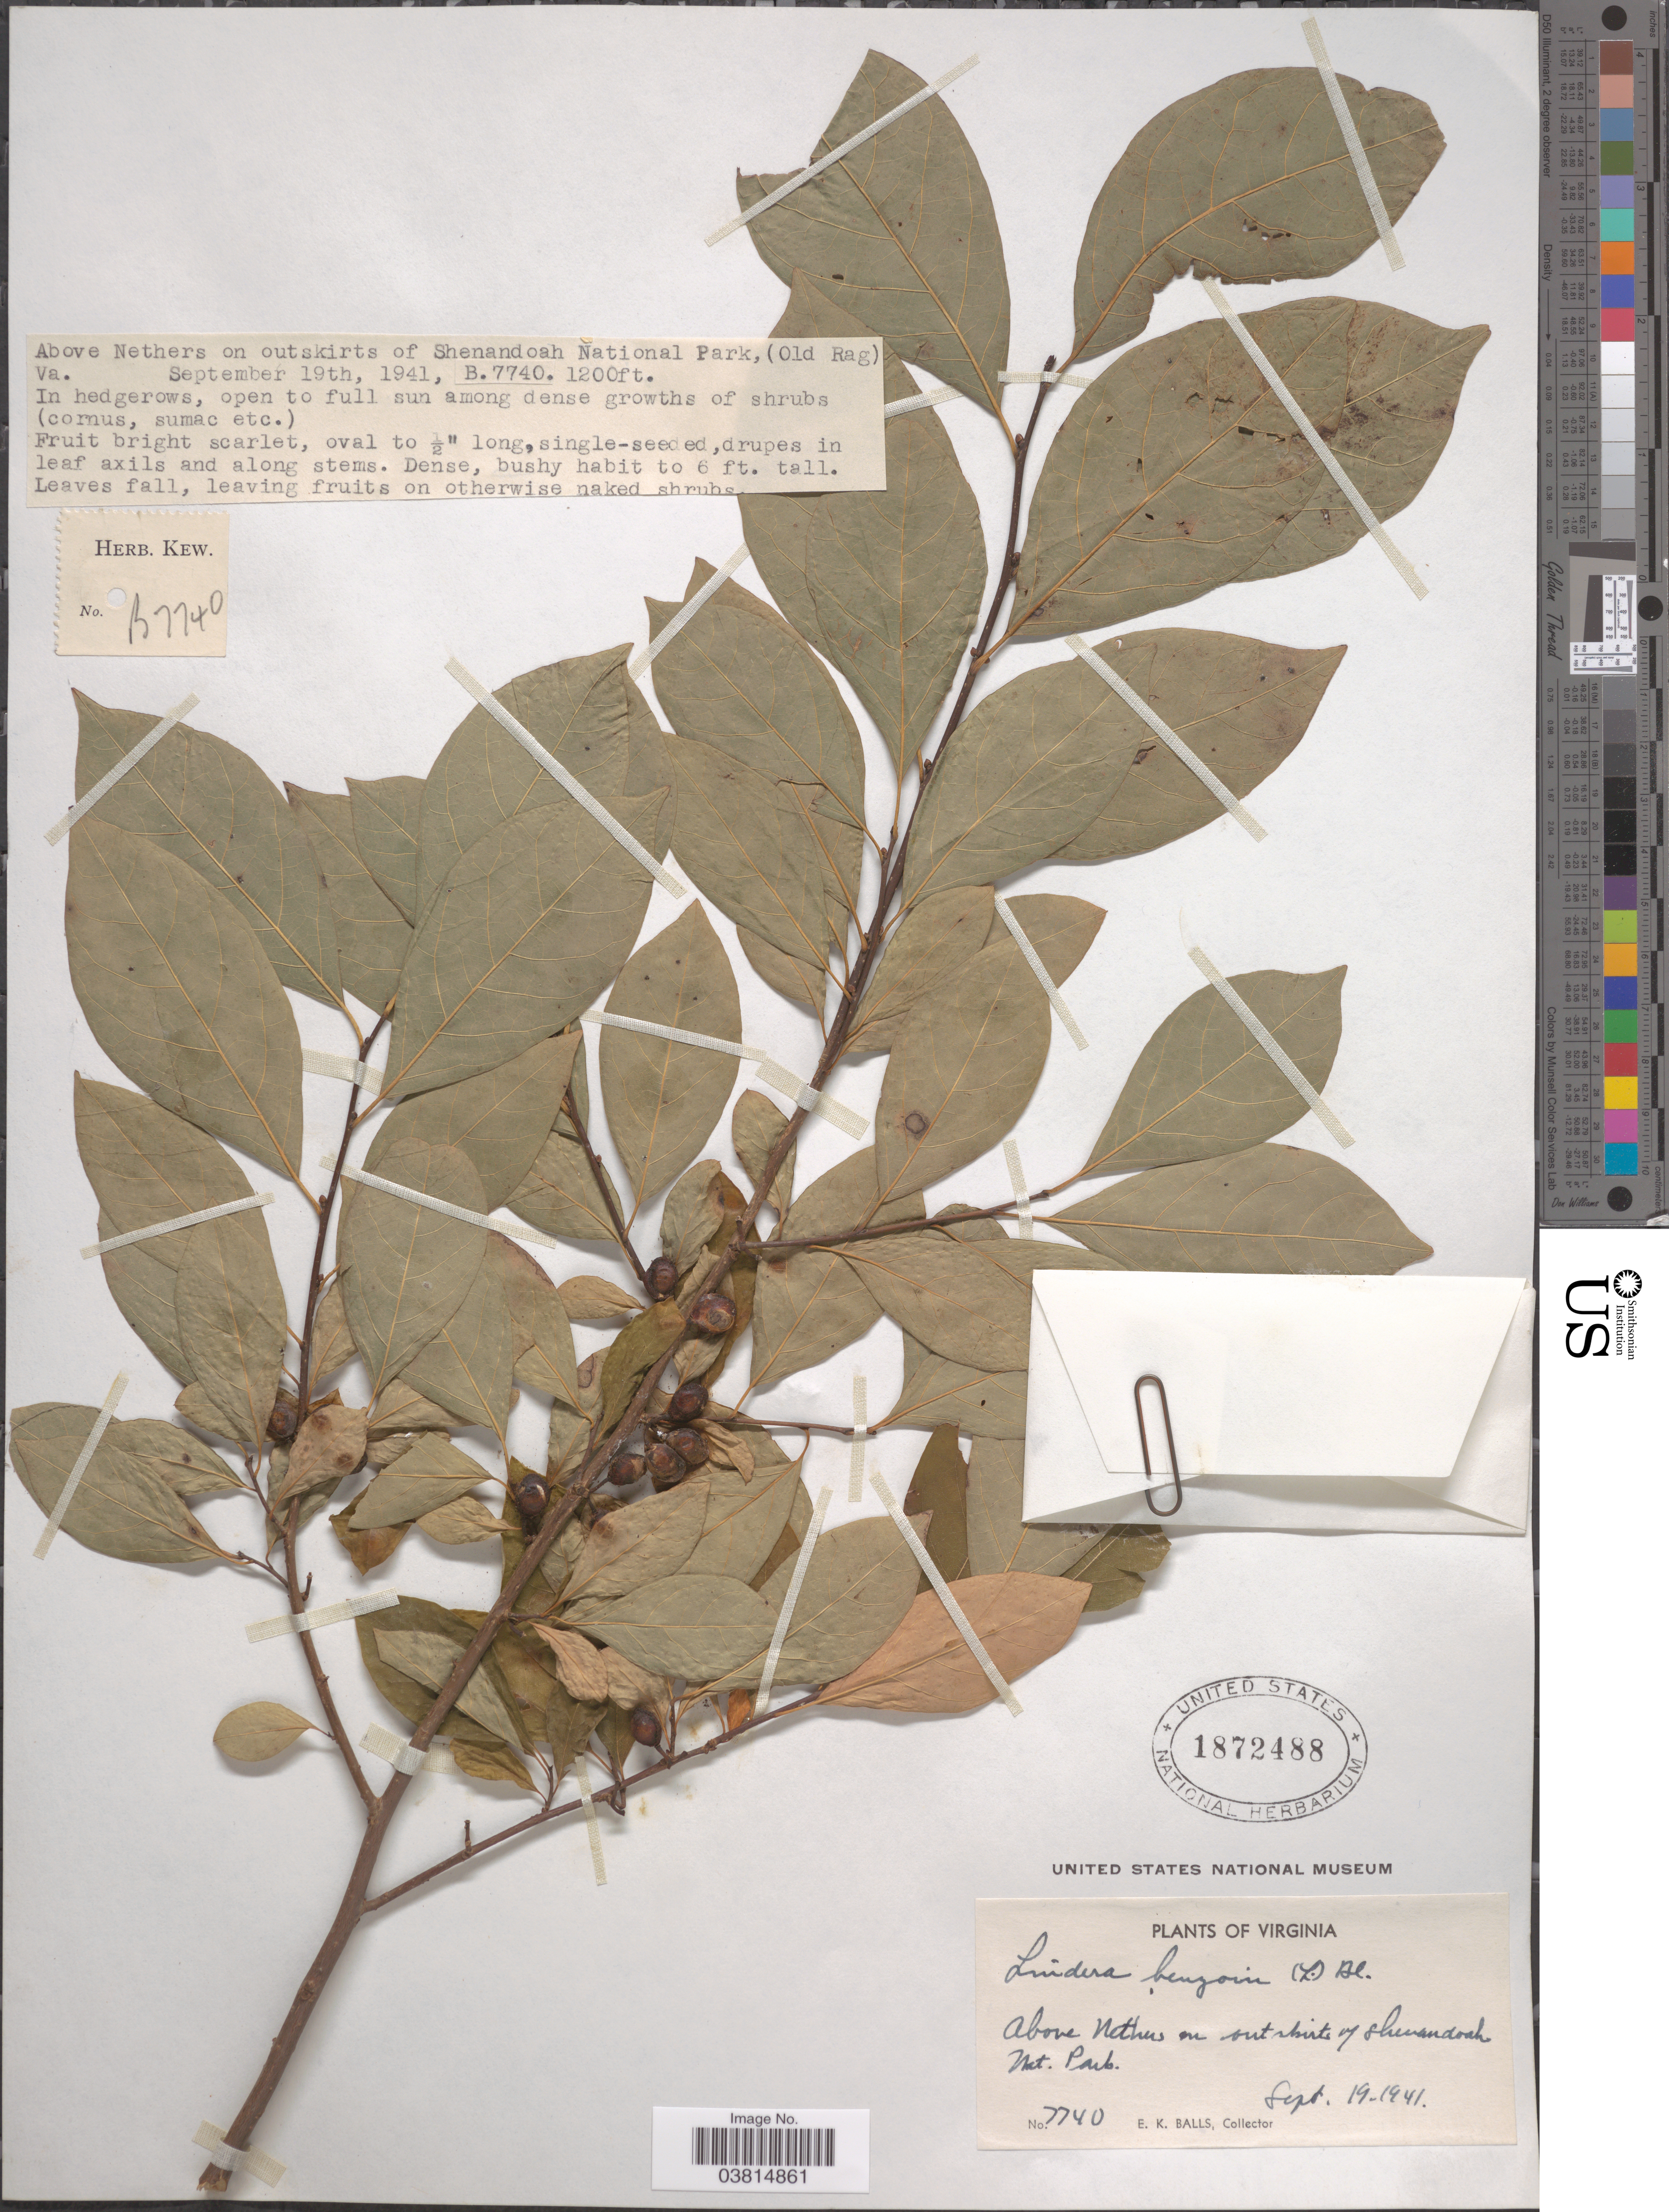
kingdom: Plantae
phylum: Tracheophyta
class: Magnoliopsida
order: Laurales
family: Lauraceae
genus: Lindera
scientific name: Lindera benzoin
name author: (L.) Blume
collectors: E. K. Balls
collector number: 7740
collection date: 1941-09-19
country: United States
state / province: Virginia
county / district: Madison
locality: Above Nethers on outskirts of Shenandoah National Park (Old Rag).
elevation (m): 366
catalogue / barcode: US 1872488